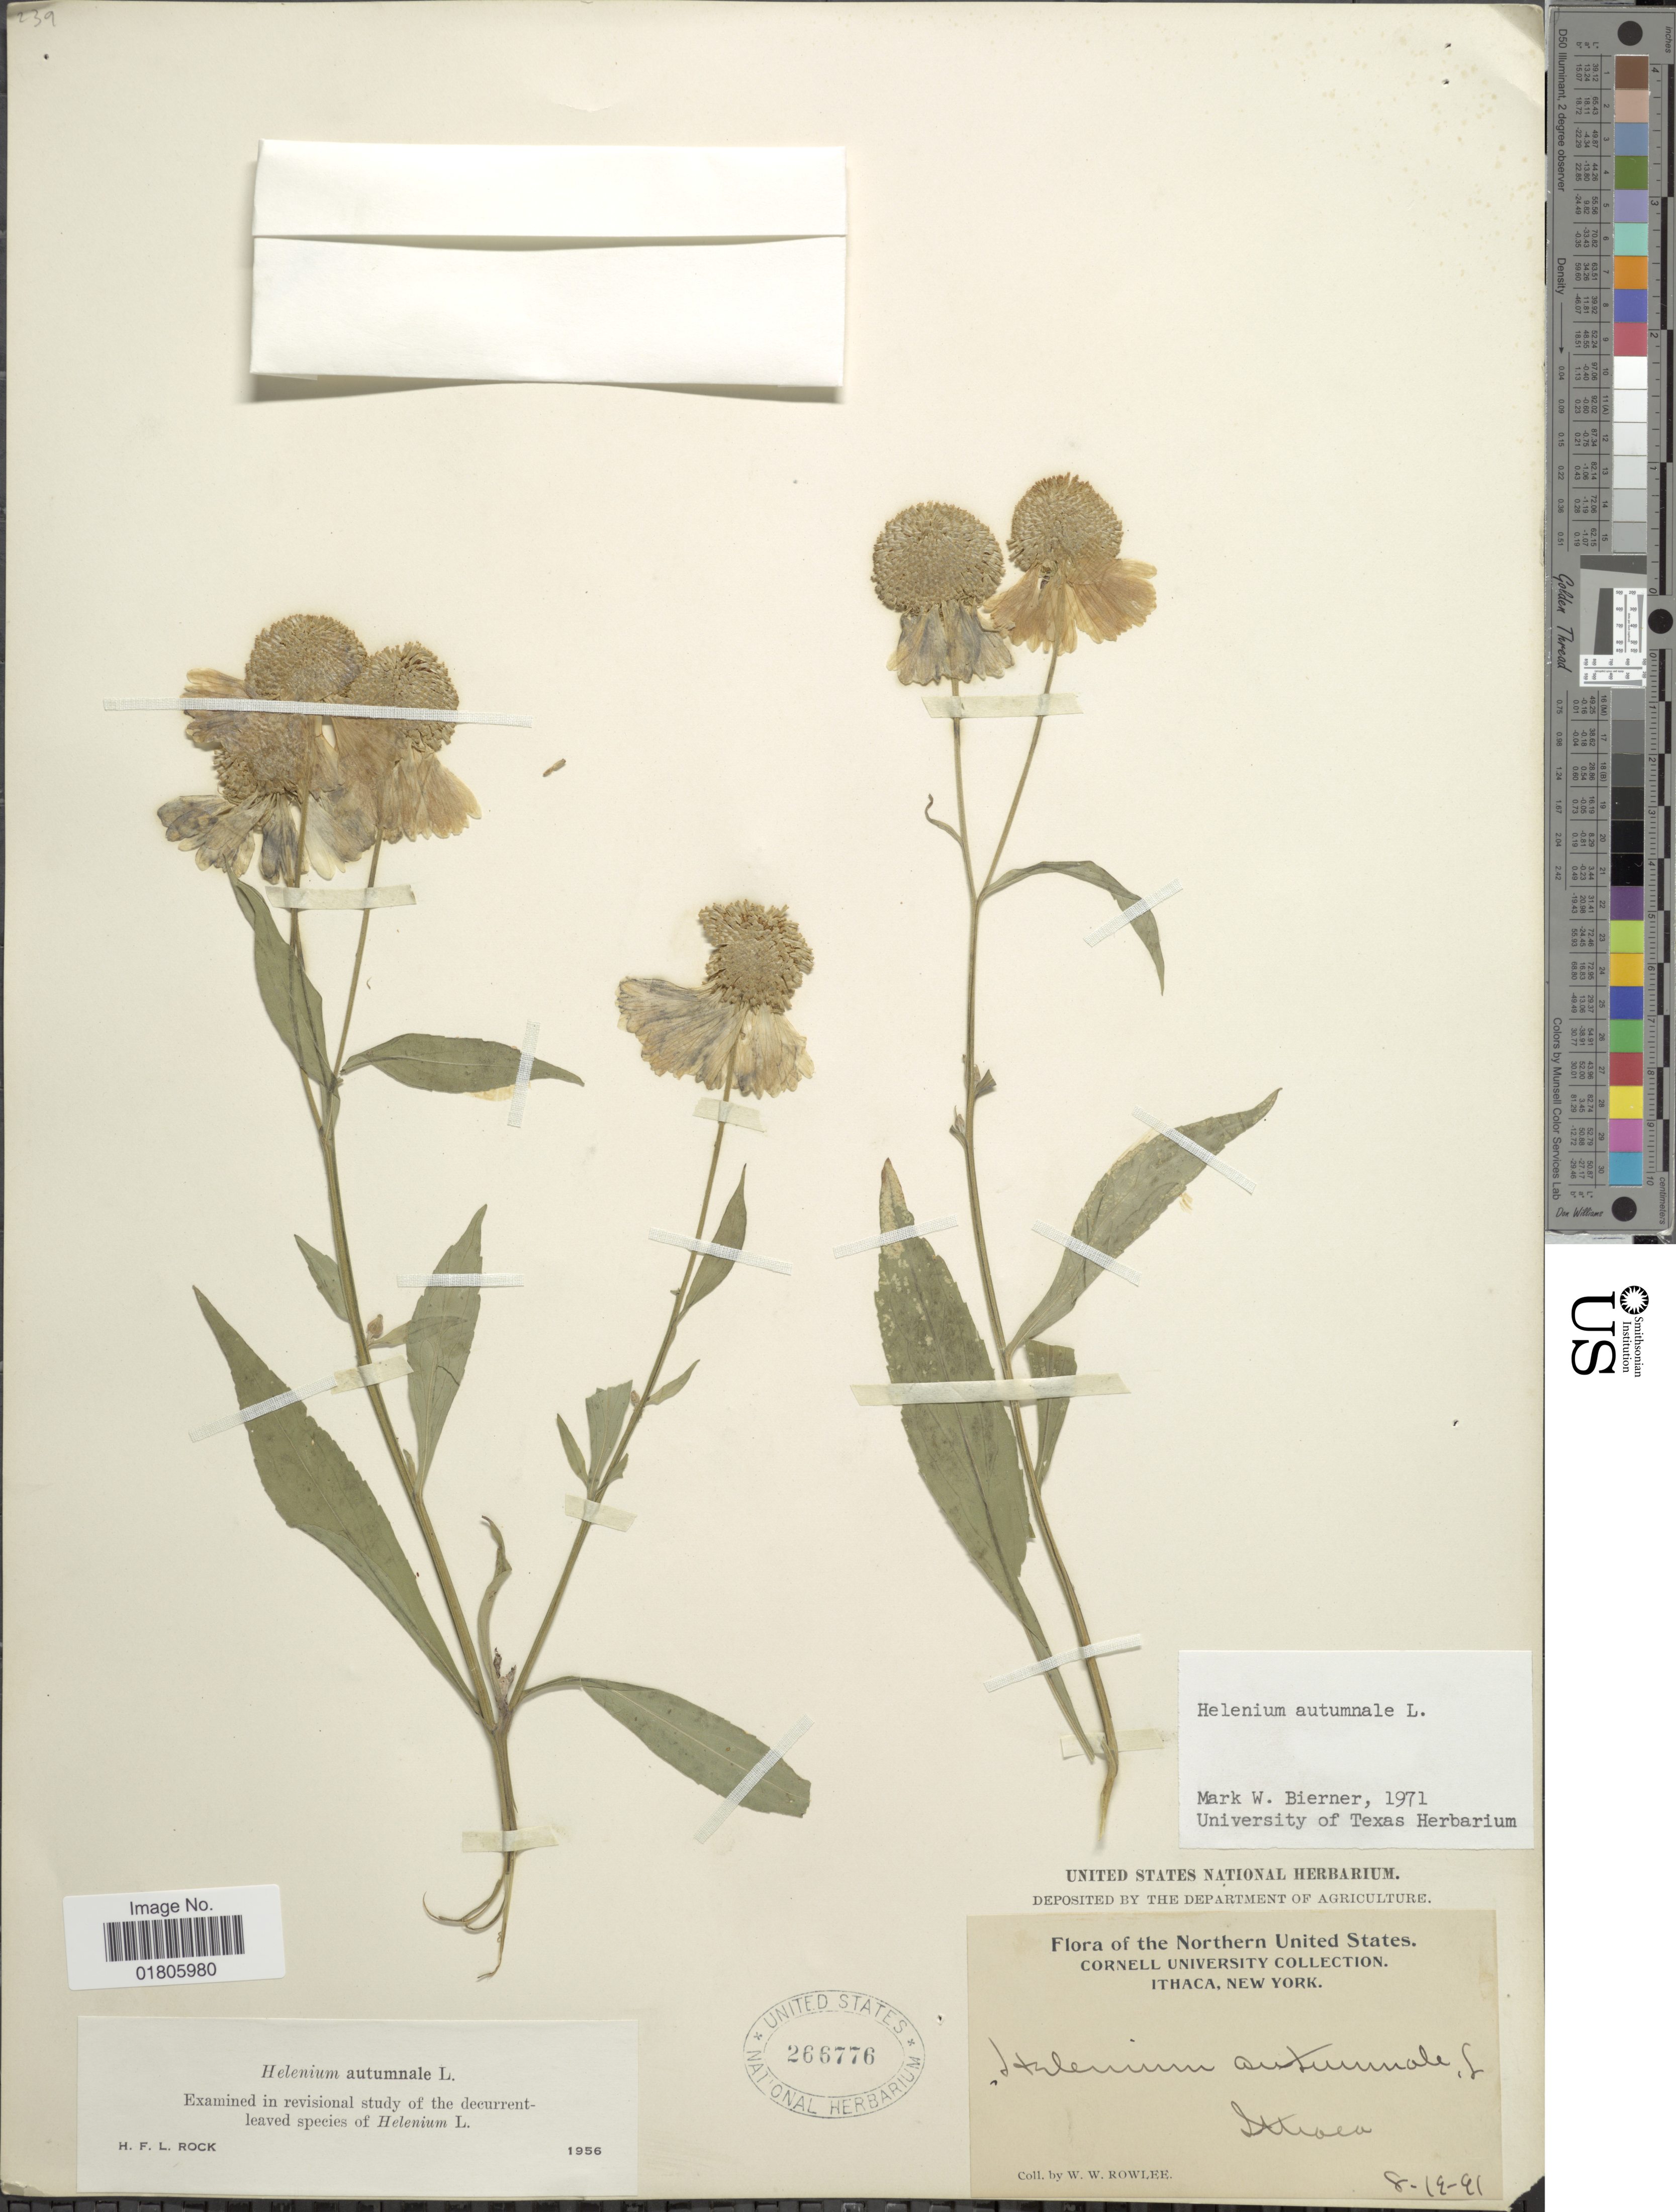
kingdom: Plantae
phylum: Tracheophyta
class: Magnoliopsida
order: Asterales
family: Asteraceae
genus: Helenium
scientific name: Helenium autumnale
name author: L.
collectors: W. W. Rowlee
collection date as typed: Transcribed d/m/y: 19/8/91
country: United States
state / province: New York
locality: Ithaca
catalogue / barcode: US 266776